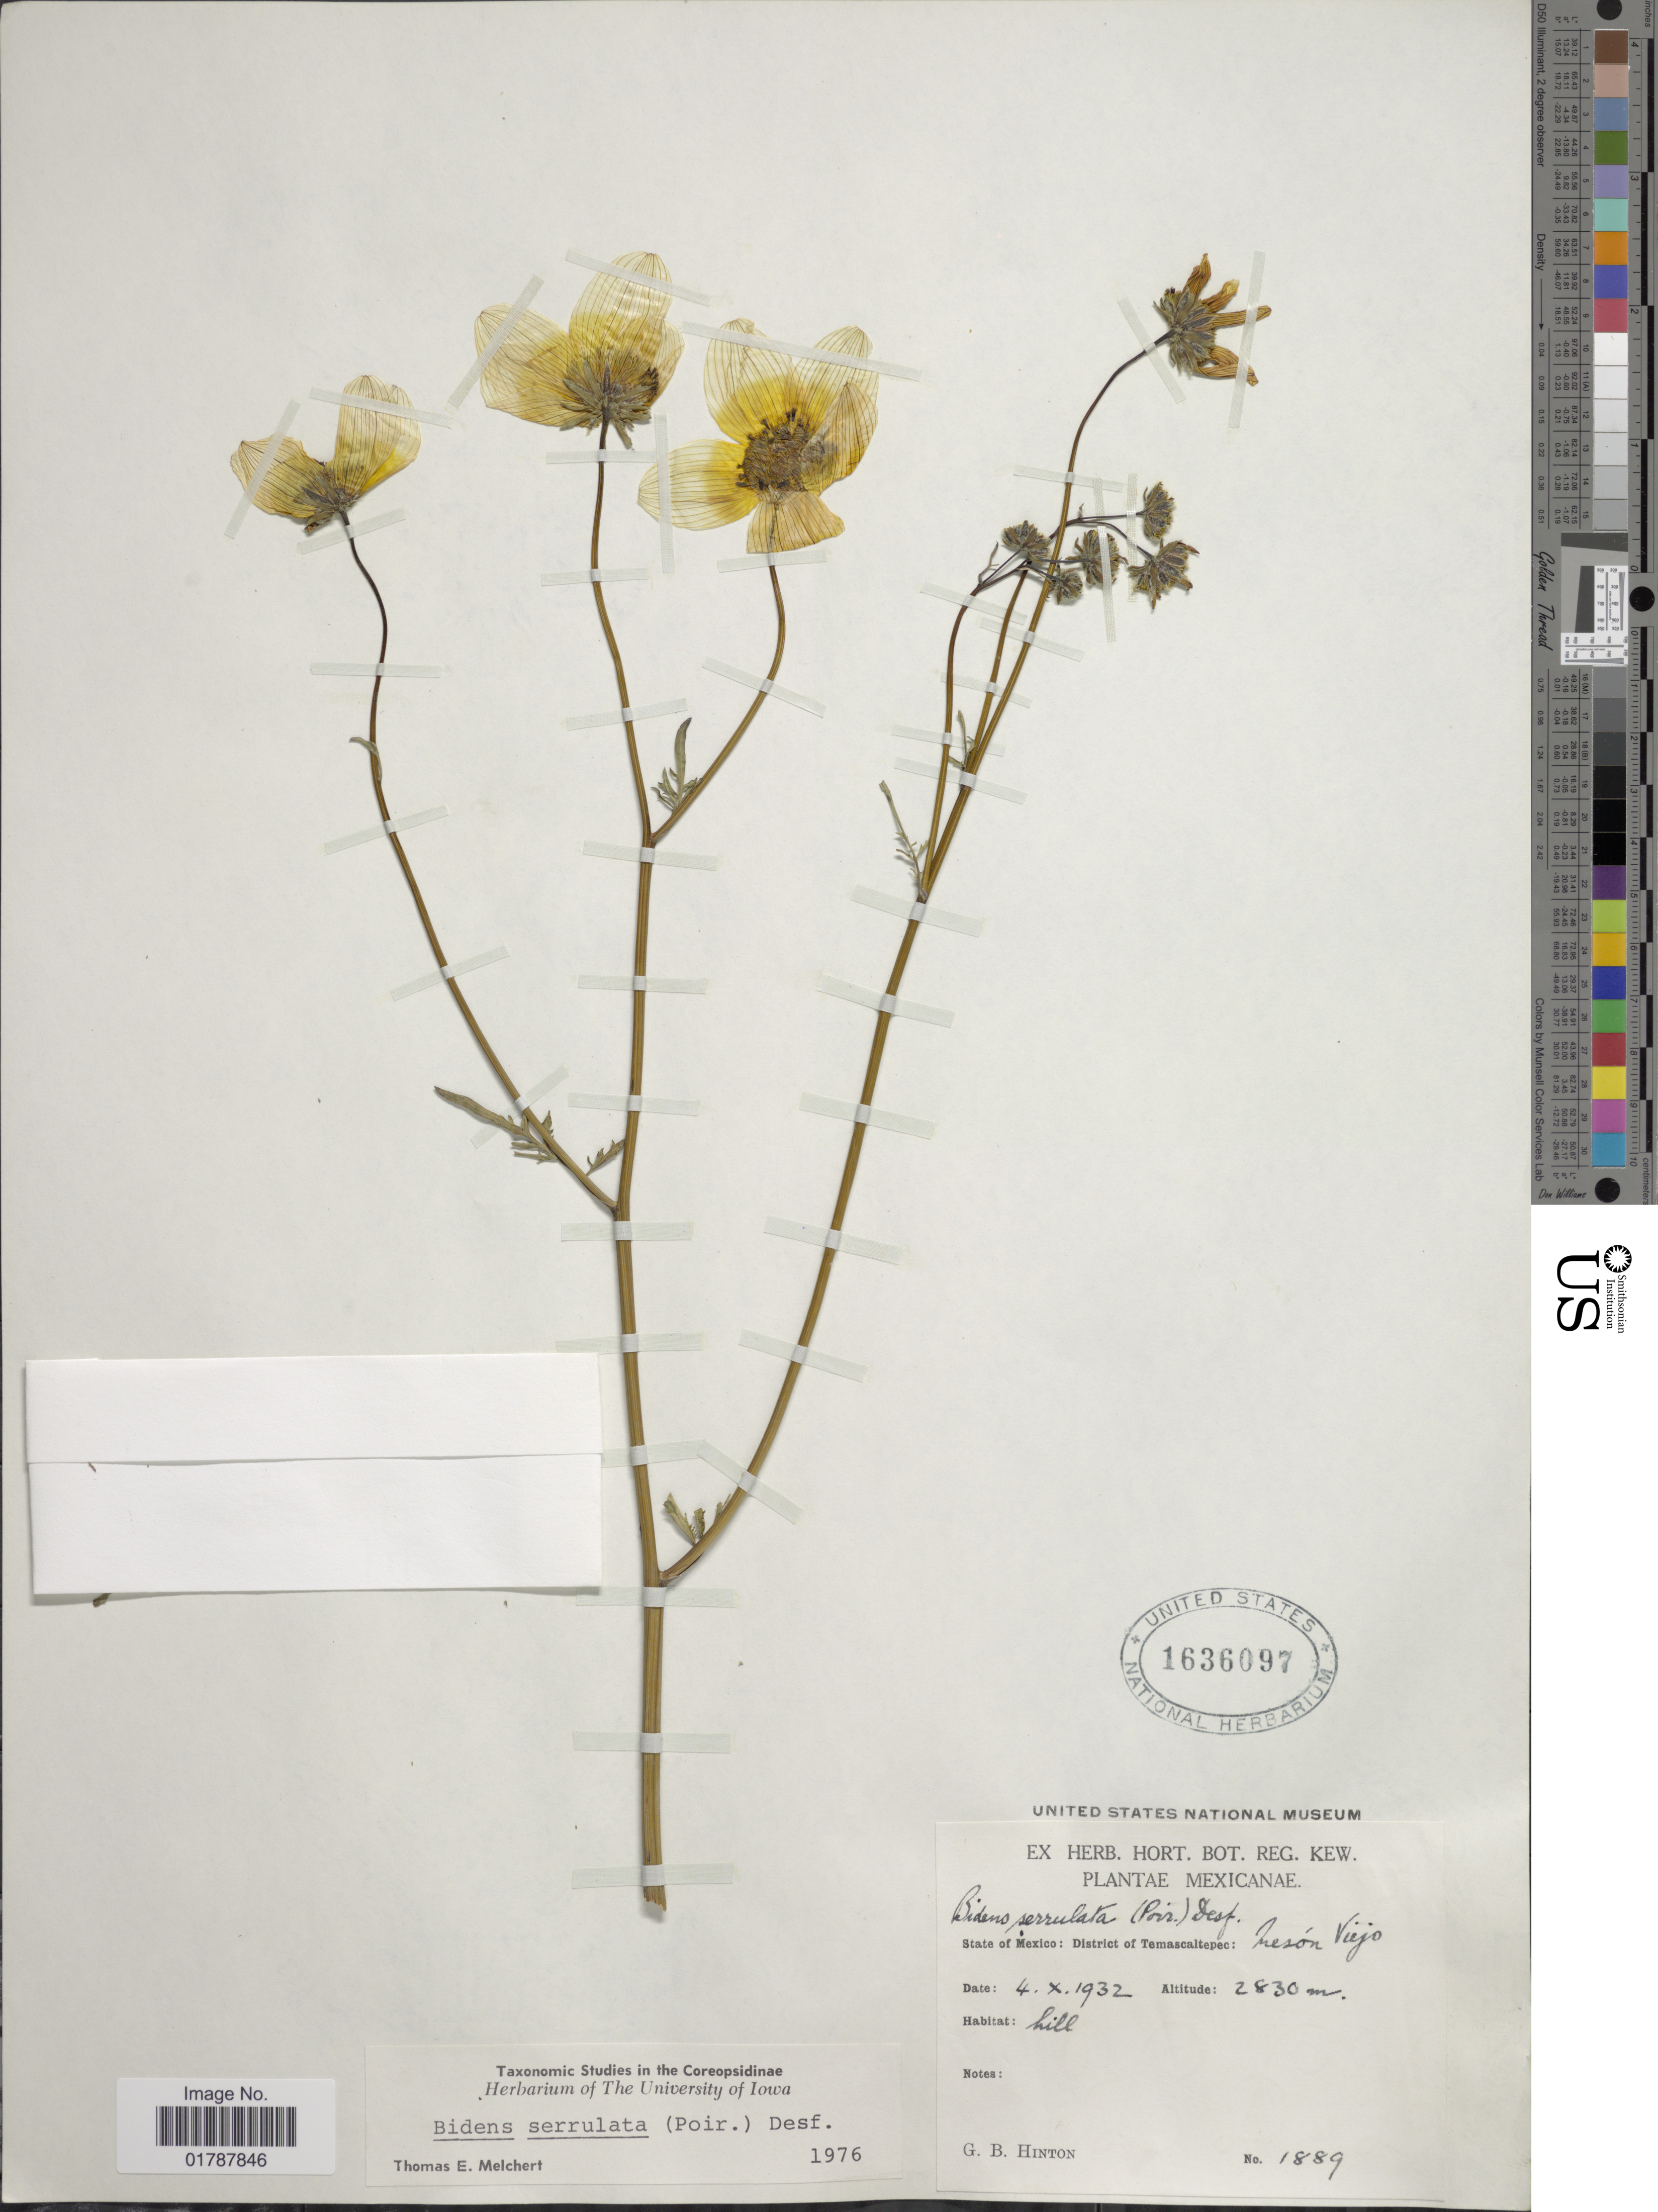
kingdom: Plantae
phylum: Tracheophyta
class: Magnoliopsida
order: Asterales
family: Asteraceae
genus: Bidens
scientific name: Bidens serrulata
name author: (Poir.) Desf.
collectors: G. B. Hinton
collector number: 1889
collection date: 1932-10-04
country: Mexico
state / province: México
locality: State of Mexico: District of Temascaltepec: Meson Viejo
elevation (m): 2830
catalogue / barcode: US 1636097